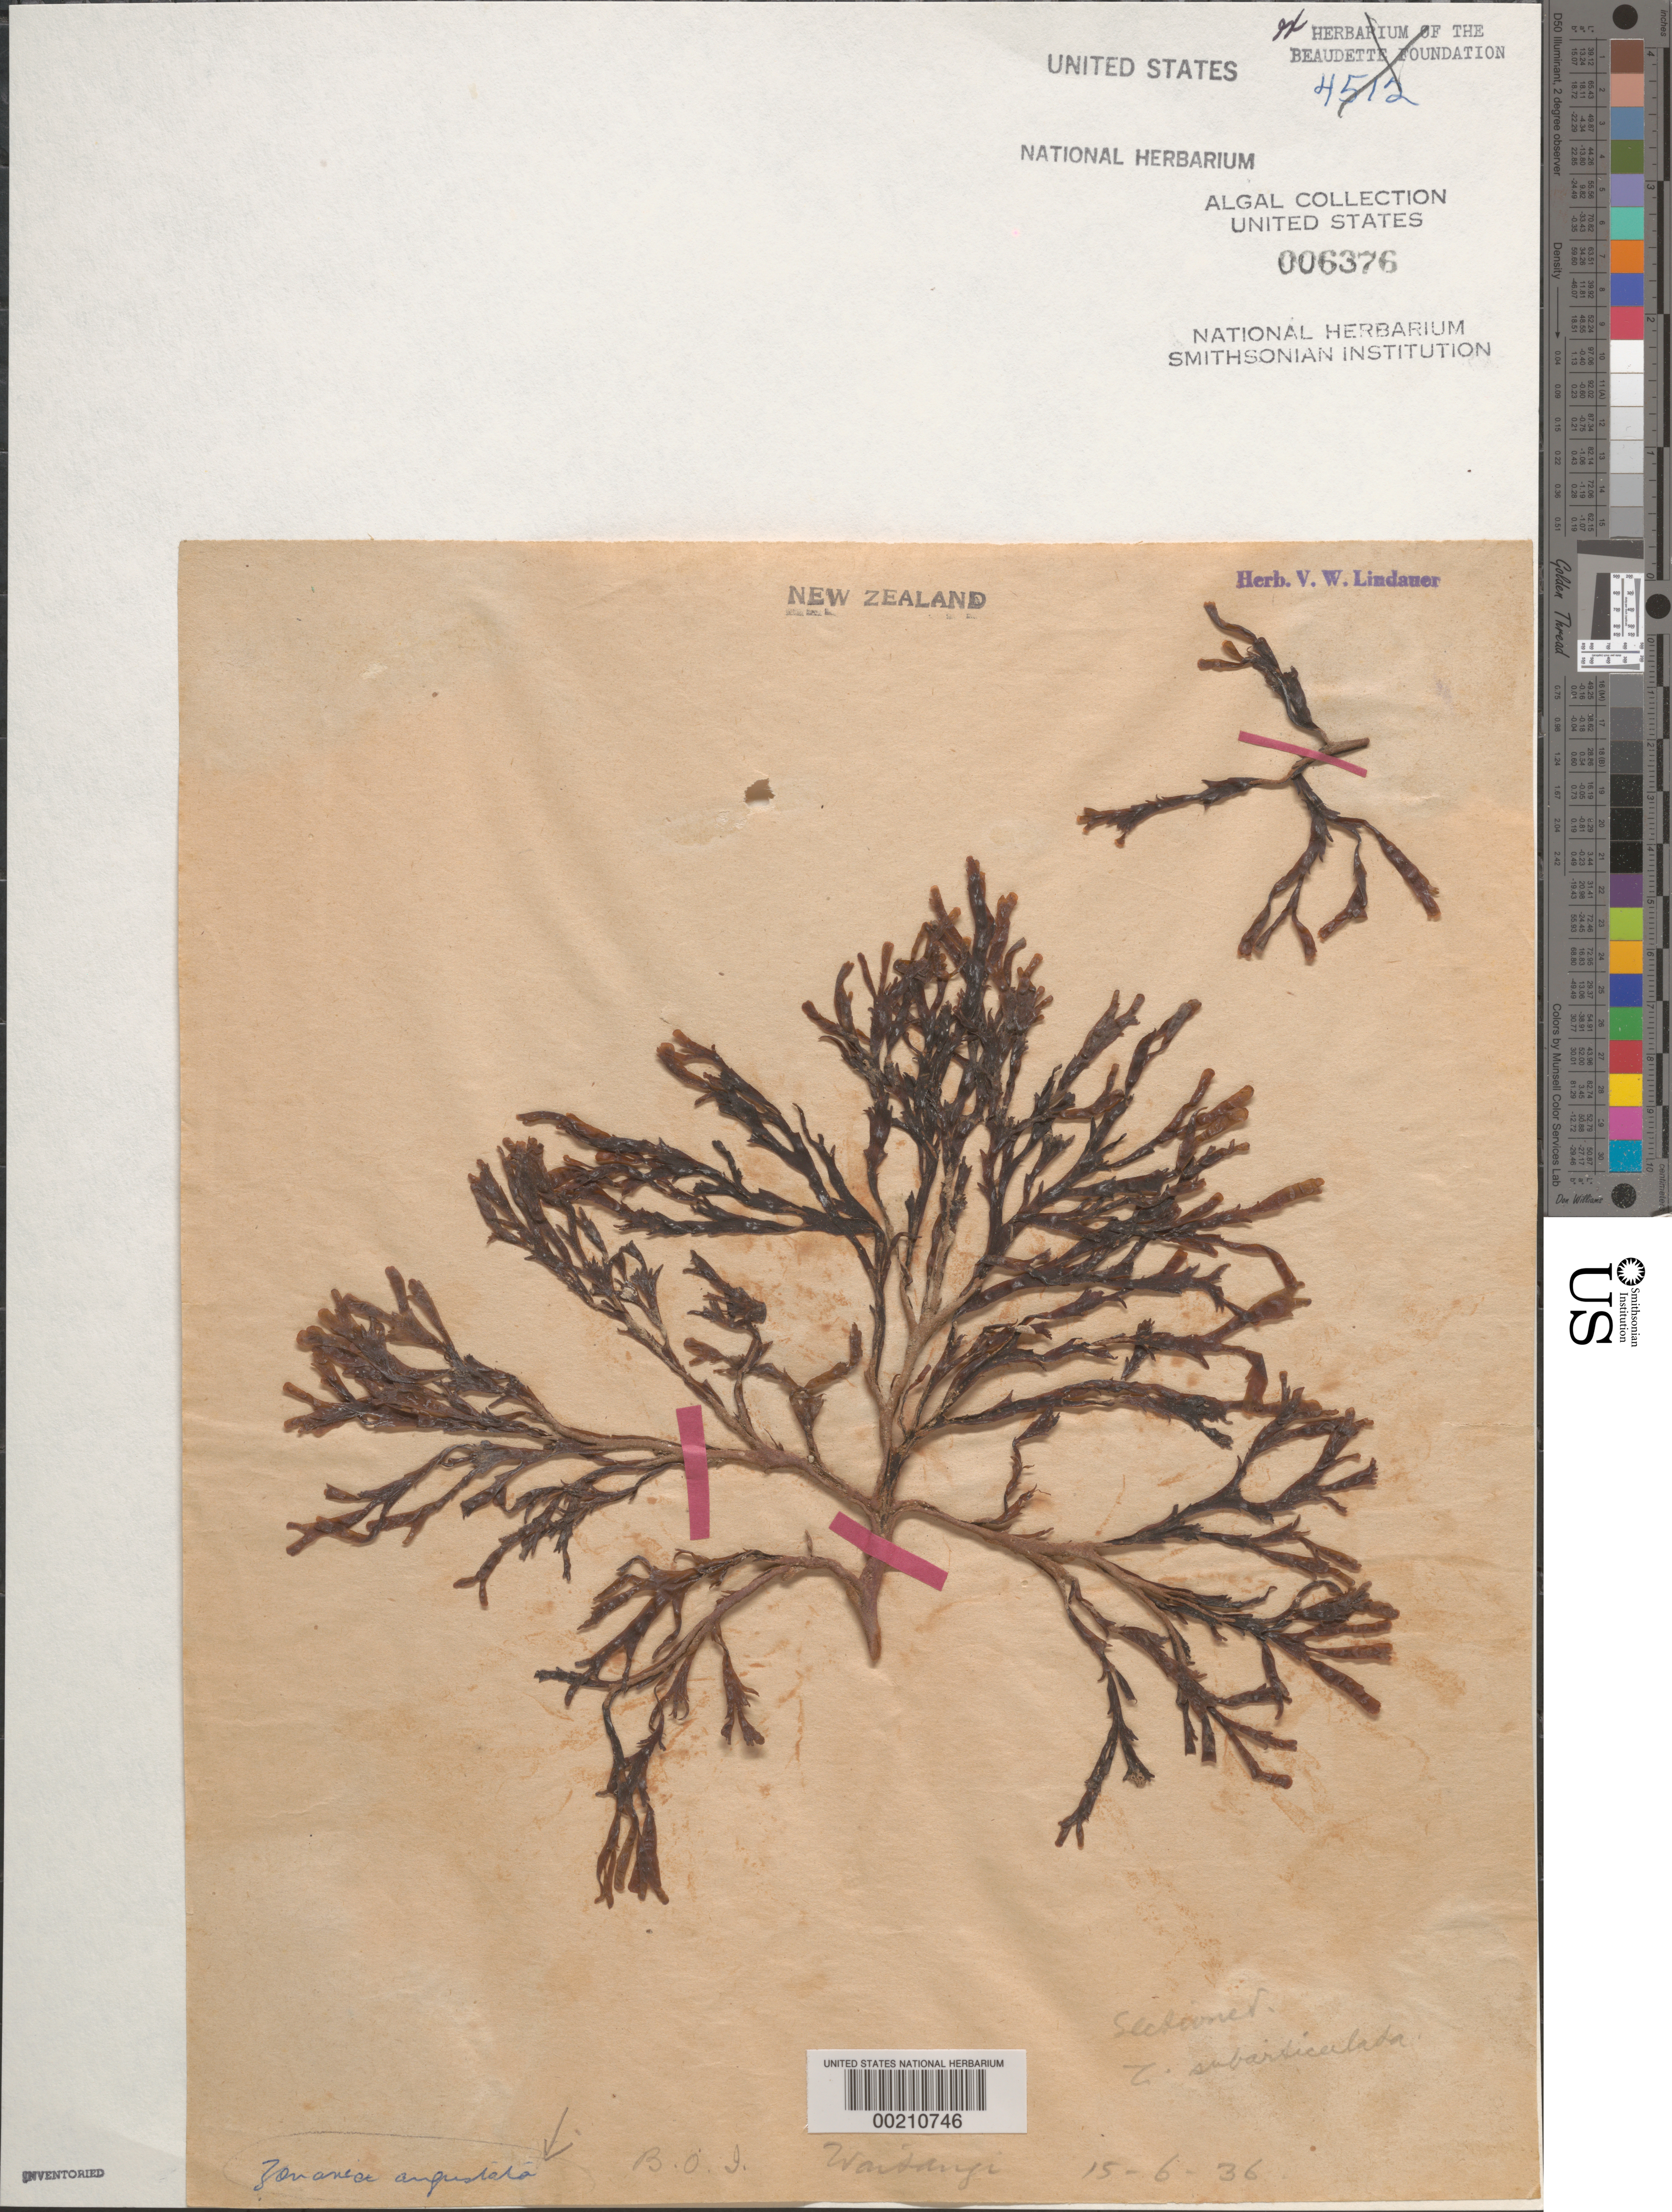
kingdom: Chromista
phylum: Ochrophyta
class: Phaeophyceae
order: Dictyotales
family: Dictyotaceae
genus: Zonaria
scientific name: Zonaria angustata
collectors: V. Lindauer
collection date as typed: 15 Jun 1936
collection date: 1936-06-15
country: New Zealand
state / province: Northland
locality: Waitangi, bay of islands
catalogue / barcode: US 6376